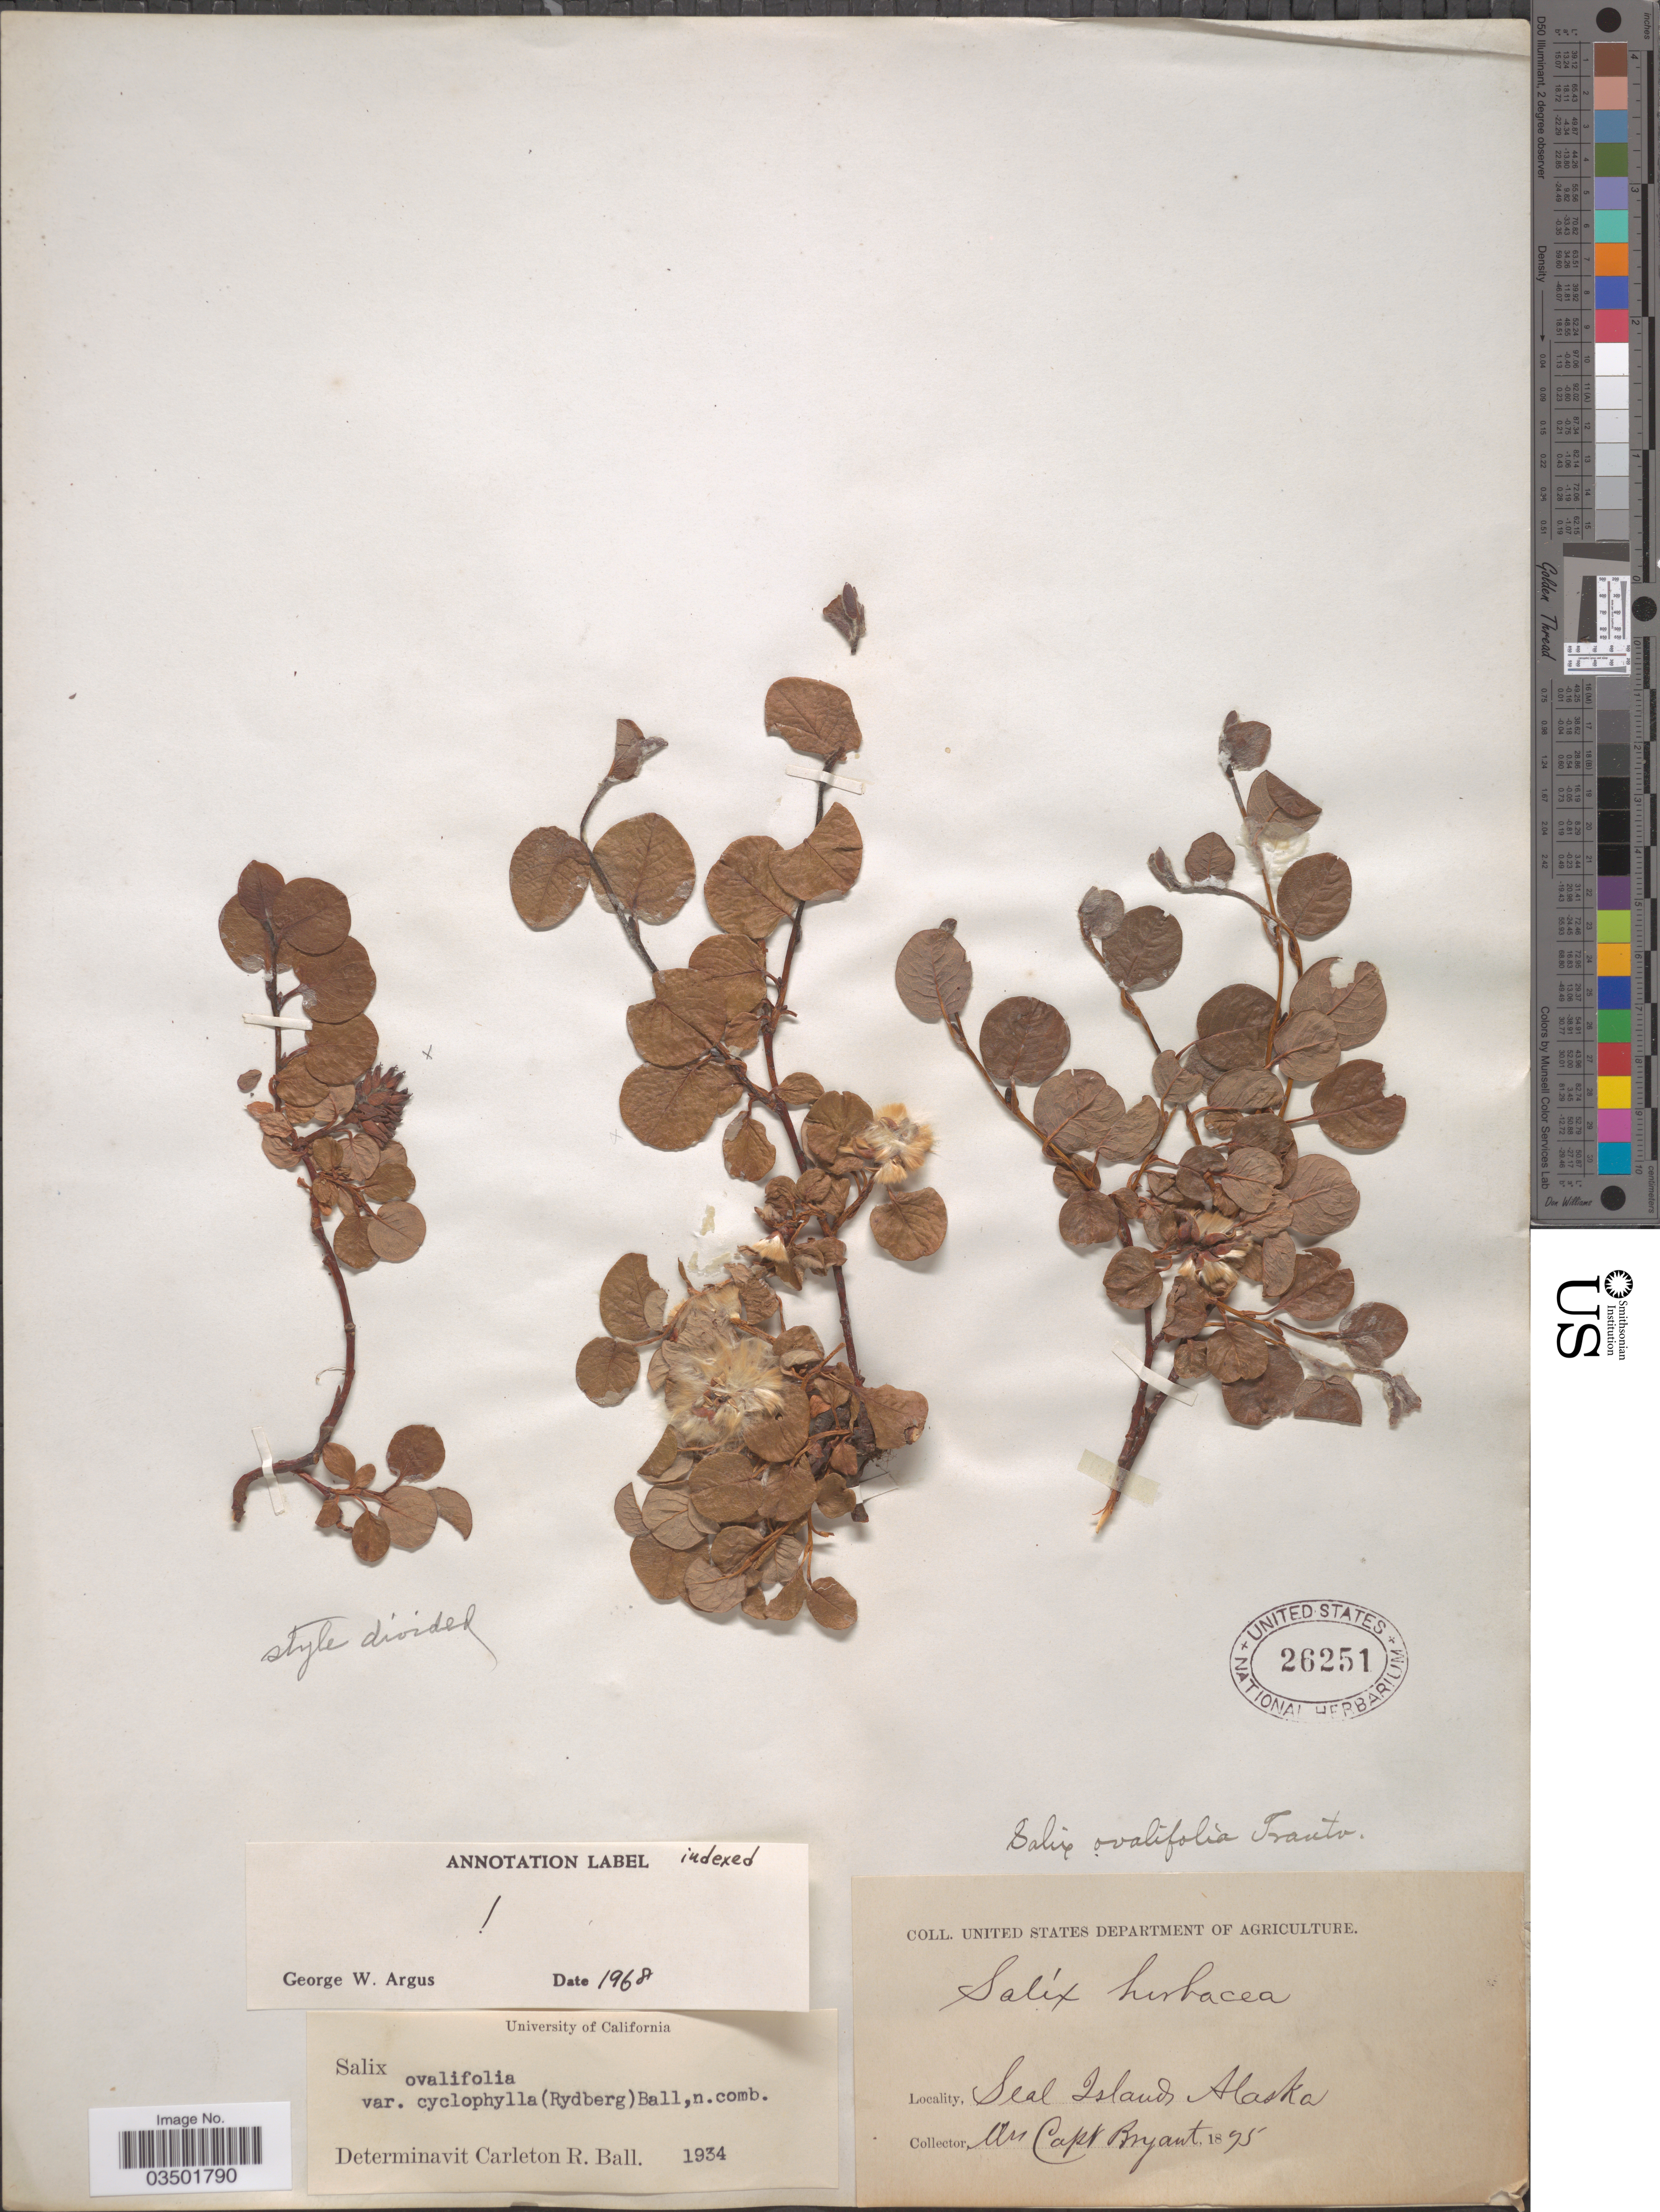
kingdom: Plantae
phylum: Tracheophyta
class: Magnoliopsida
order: Malpighiales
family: Salicaceae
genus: Salix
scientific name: Salix ovalifolia var. cyclophylla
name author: (Rydb.) C.R. Ball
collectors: C. Bryant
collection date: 1895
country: United States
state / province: Alaska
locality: Seal Islands.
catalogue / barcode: US 26251